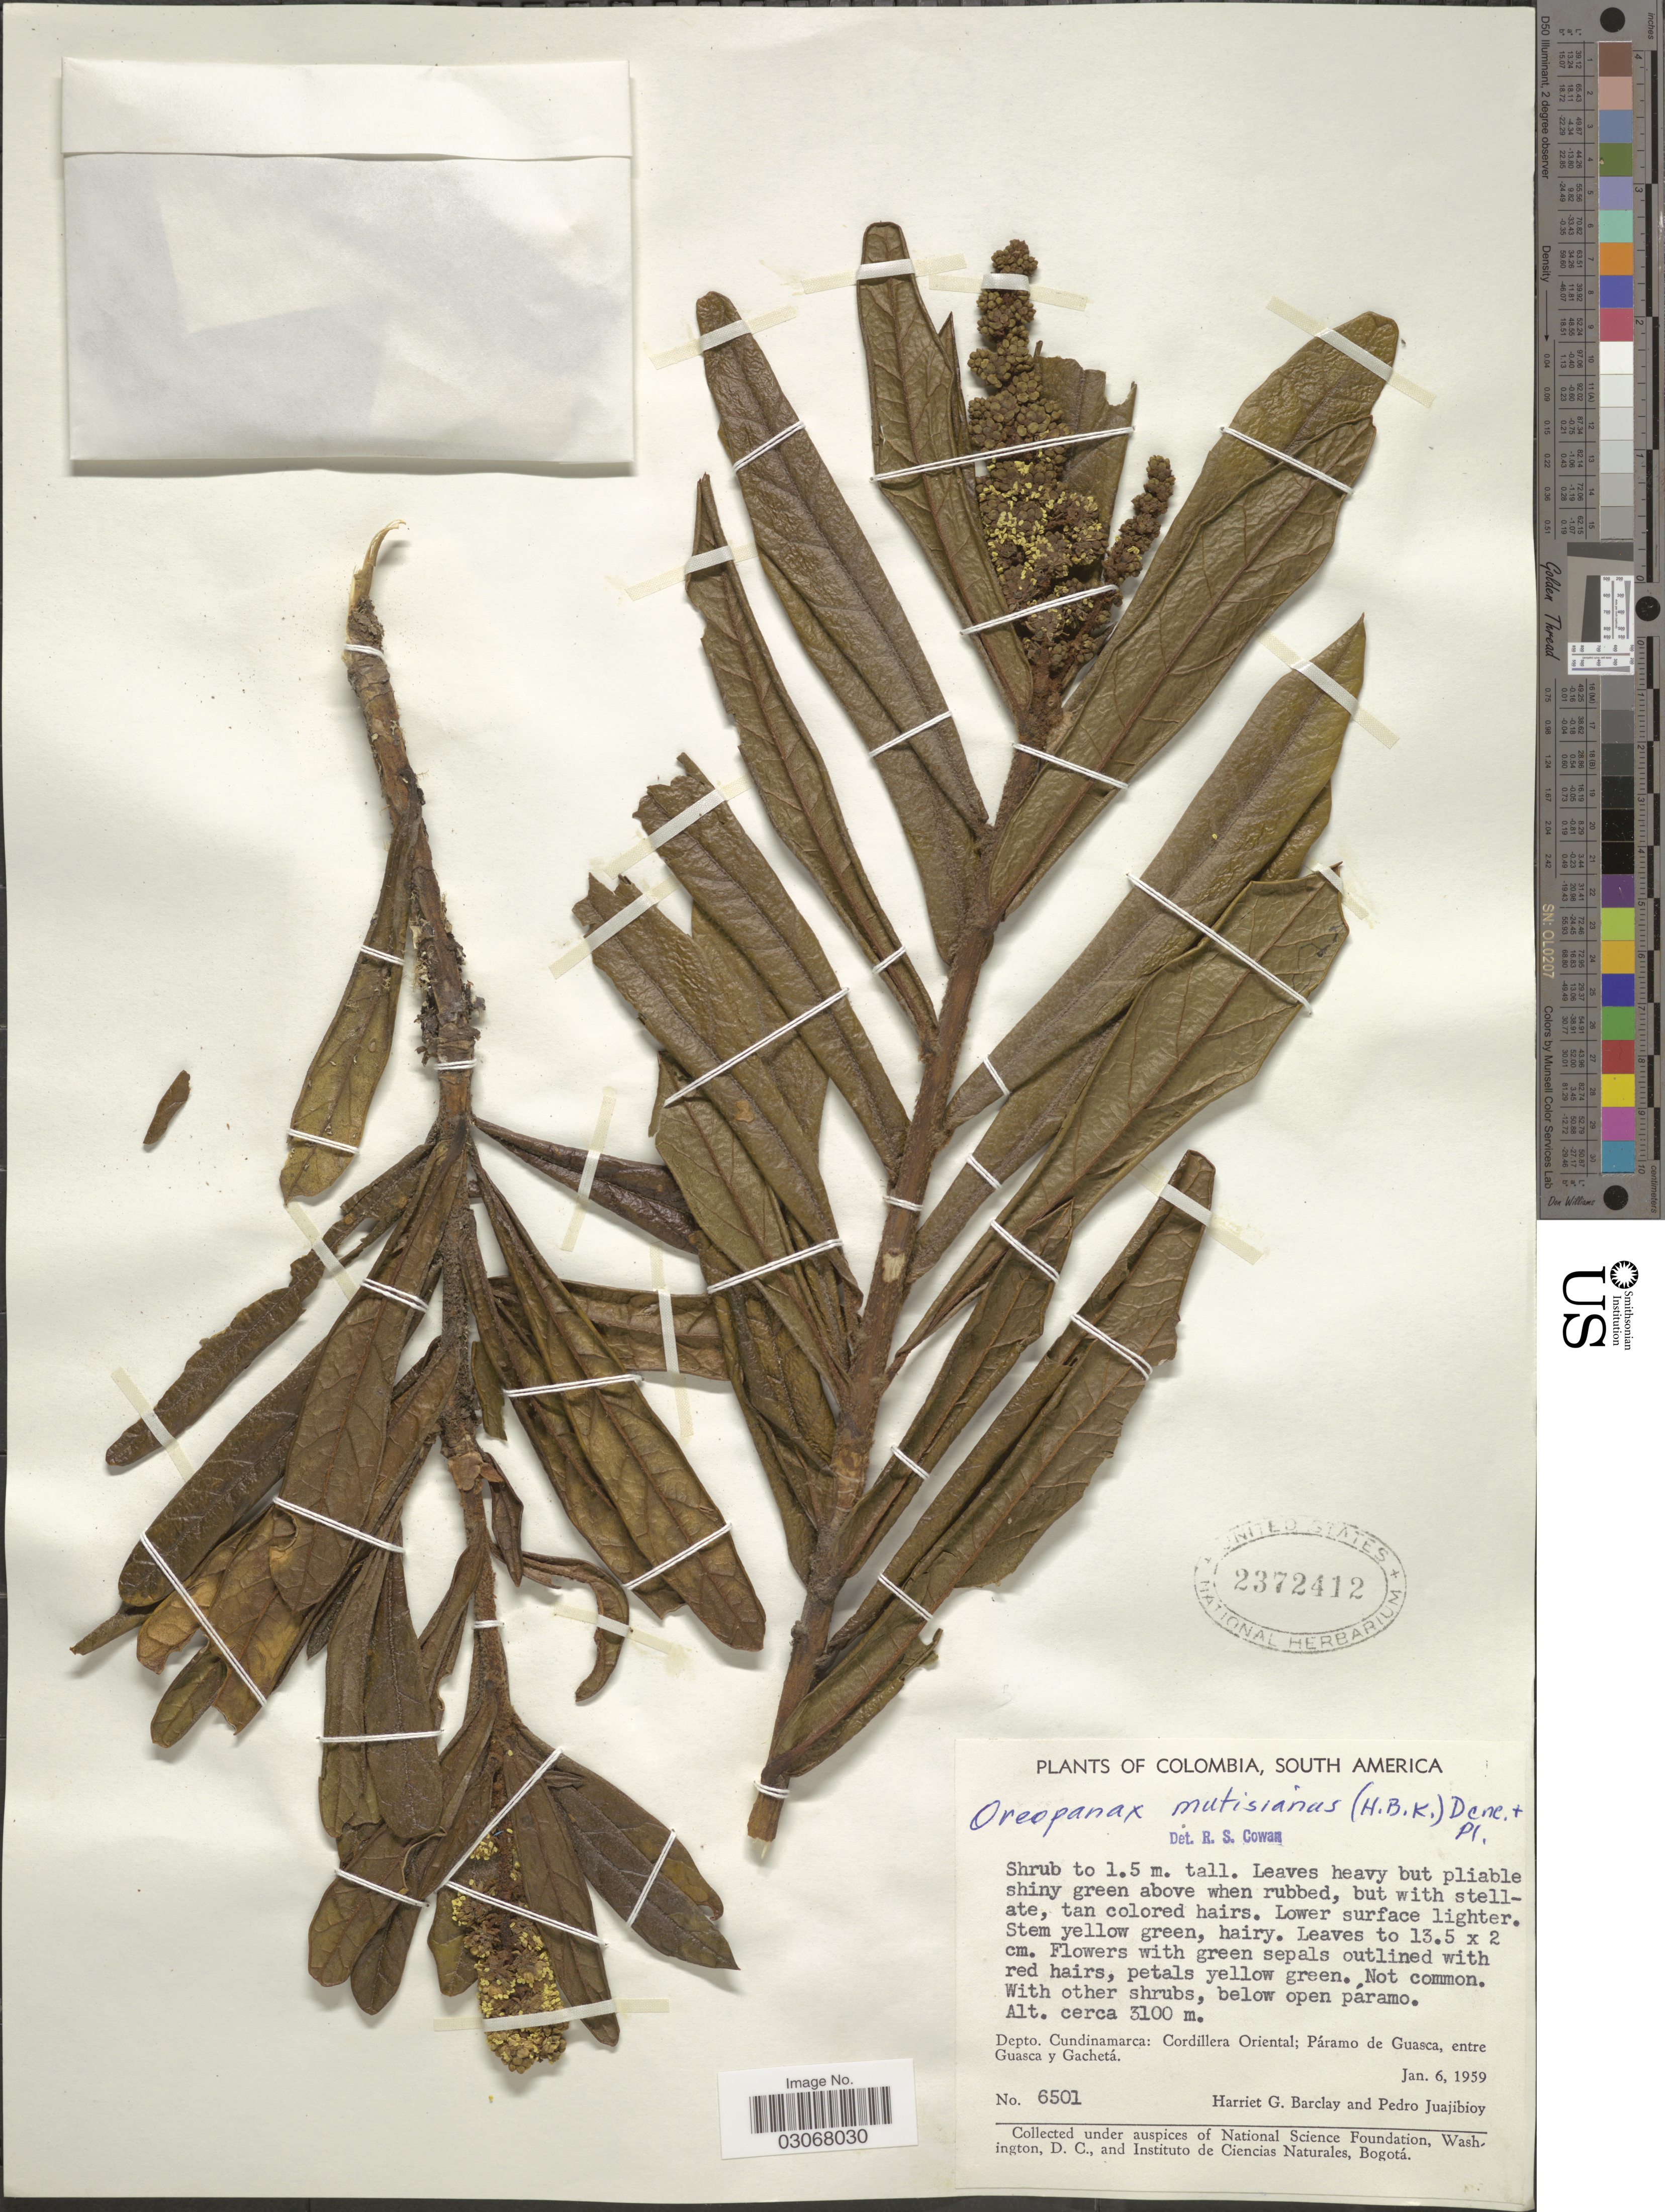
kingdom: Plantae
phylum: Tracheophyta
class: Magnoliopsida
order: Apiales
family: Araliaceae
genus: Oreopanax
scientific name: Oreopanax mutisianus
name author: (Kunth) Decne. & Planch.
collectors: H. G. Barclay & P. Juajibioy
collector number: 6501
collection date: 1959-01-06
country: Colombia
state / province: Cundinamarca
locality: Depto. Cundinamarca: Cordillera Oriental; Páramo de Guasca, entre Guasca y Gachetá.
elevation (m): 3100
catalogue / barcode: US 2372412